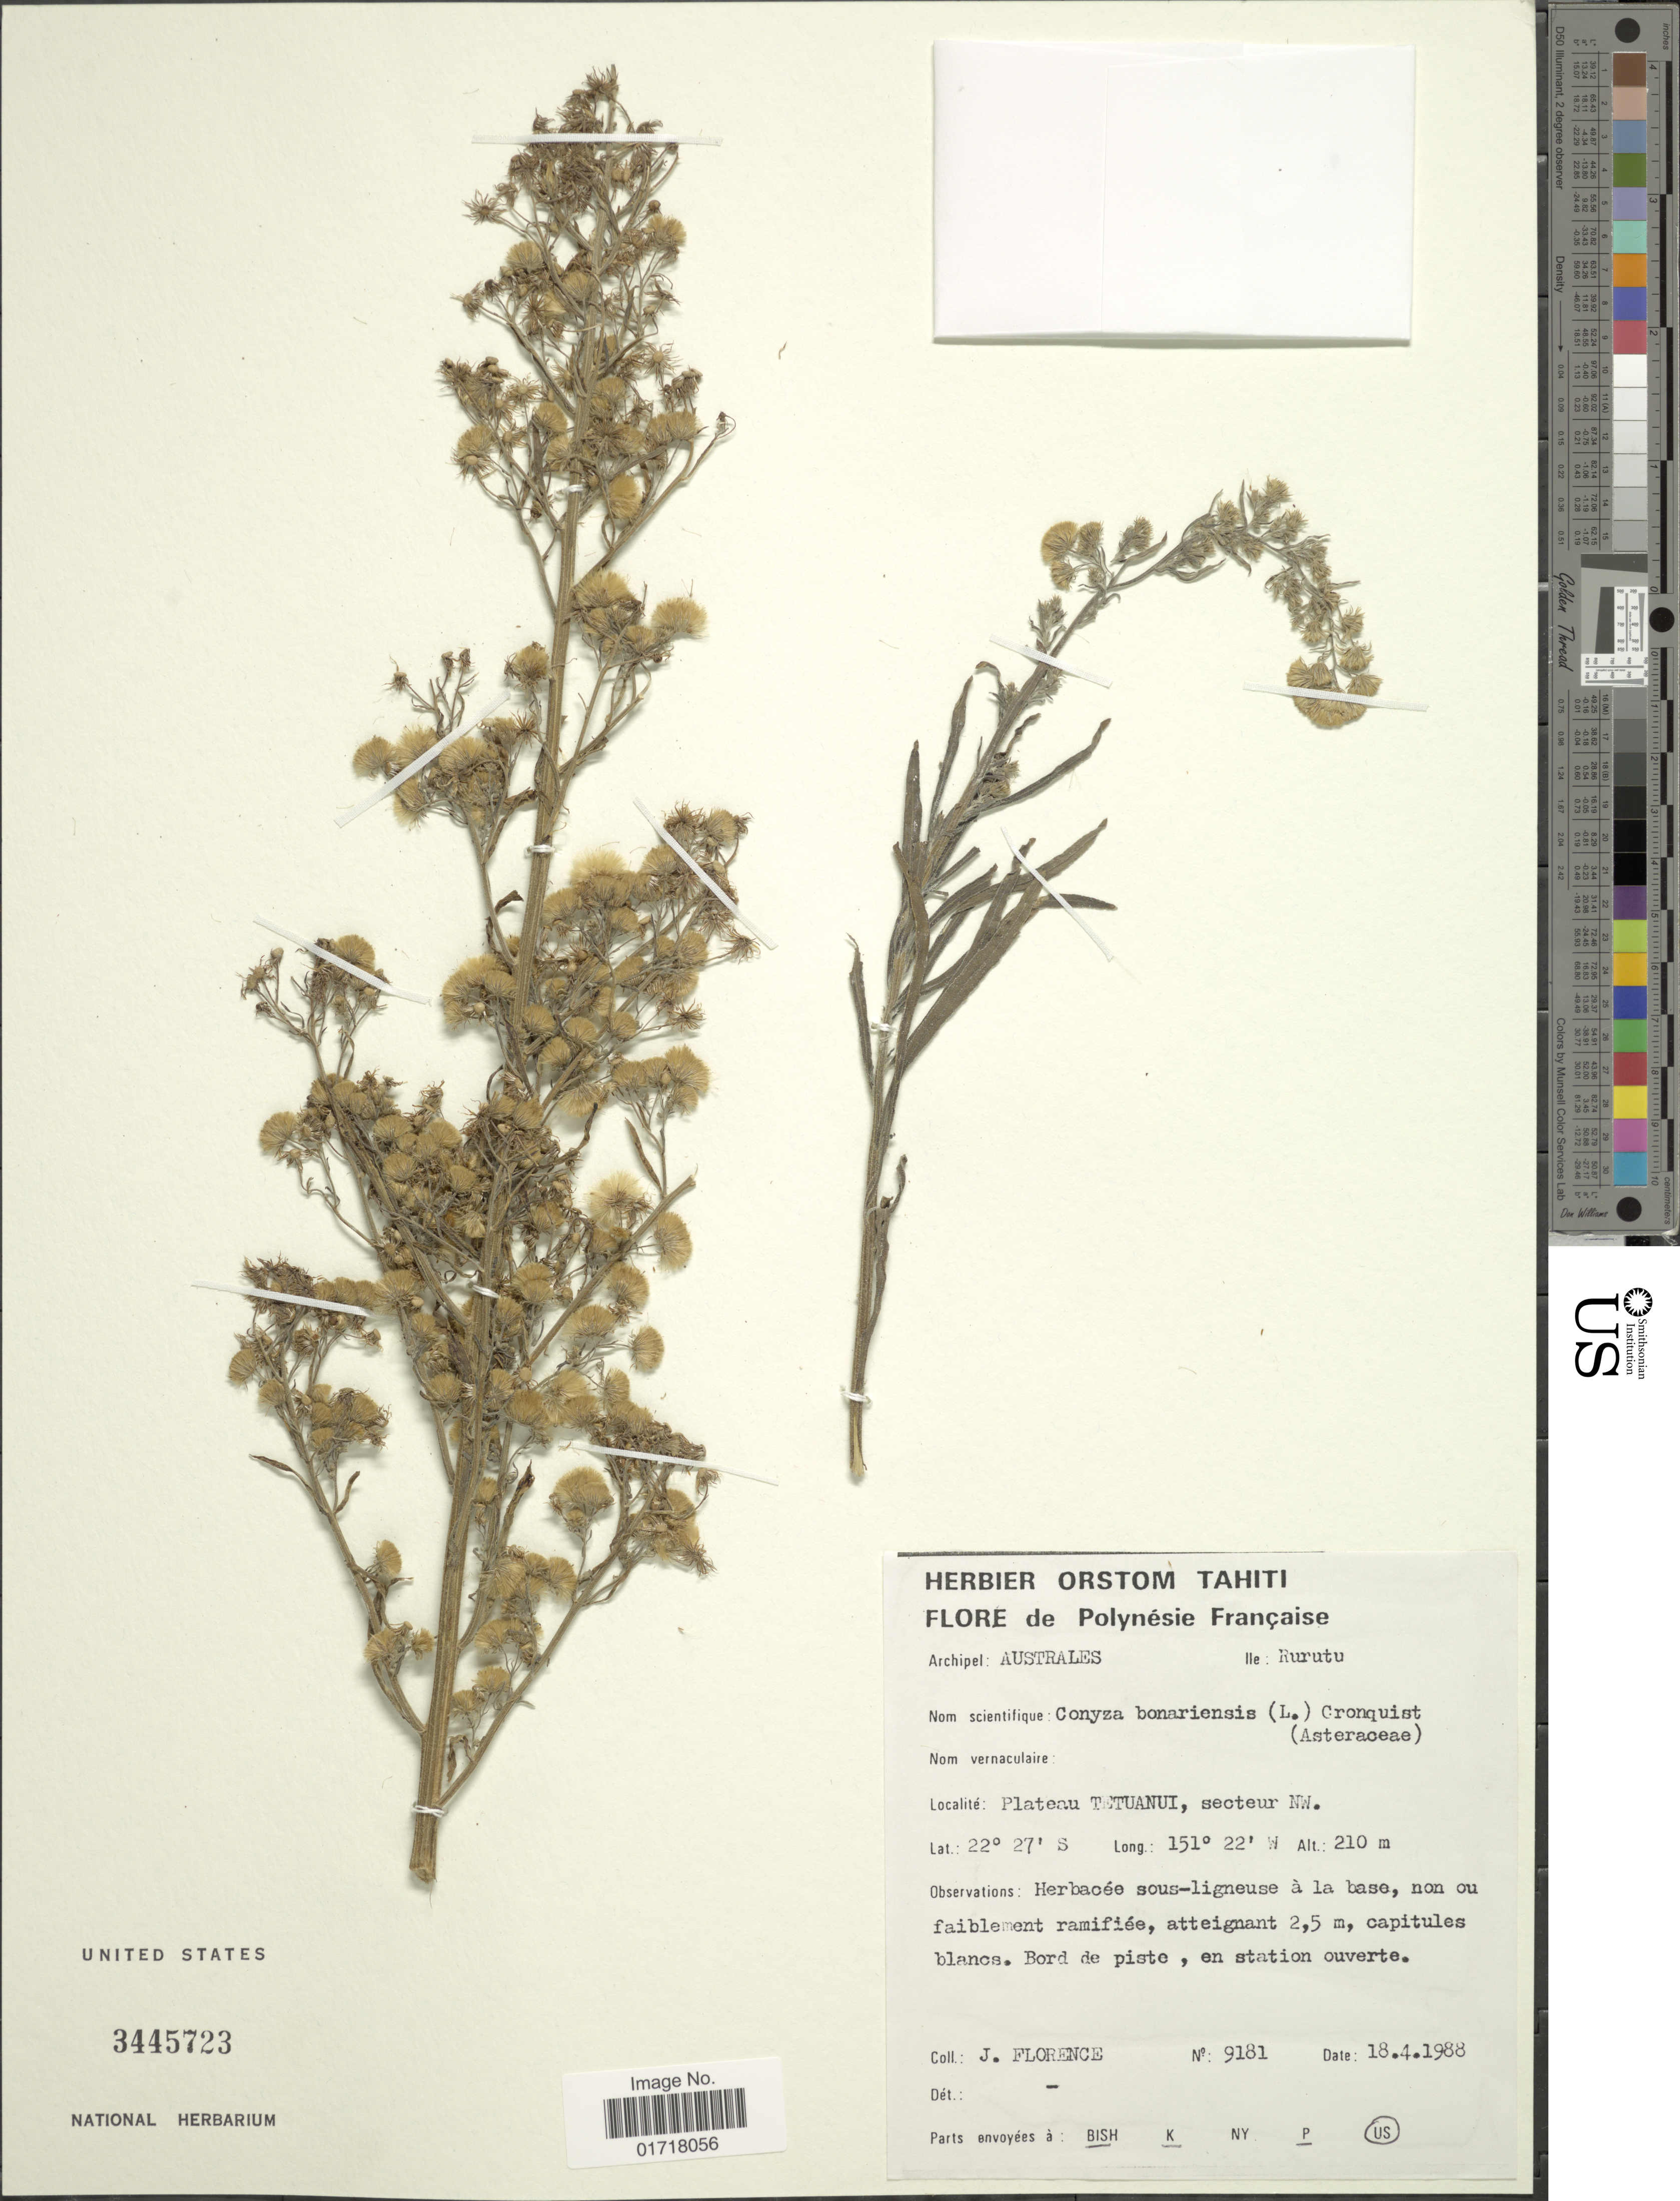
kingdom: Plantae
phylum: Tracheophyta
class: Magnoliopsida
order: Asterales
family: Asteraceae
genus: Erigeron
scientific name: Erigeron bonariensis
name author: L.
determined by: Wagner, W. L., (BOT), Smithsonian Institution - National Museum of Natural History (UNITED STATES)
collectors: J. Florence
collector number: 9181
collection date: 1988-04-18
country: French Polynesia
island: Rurutu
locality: Archipel: Australes, Ile: Rurutu, Plateau Tetuanui, secteur NW.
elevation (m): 210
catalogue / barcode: US 3445723